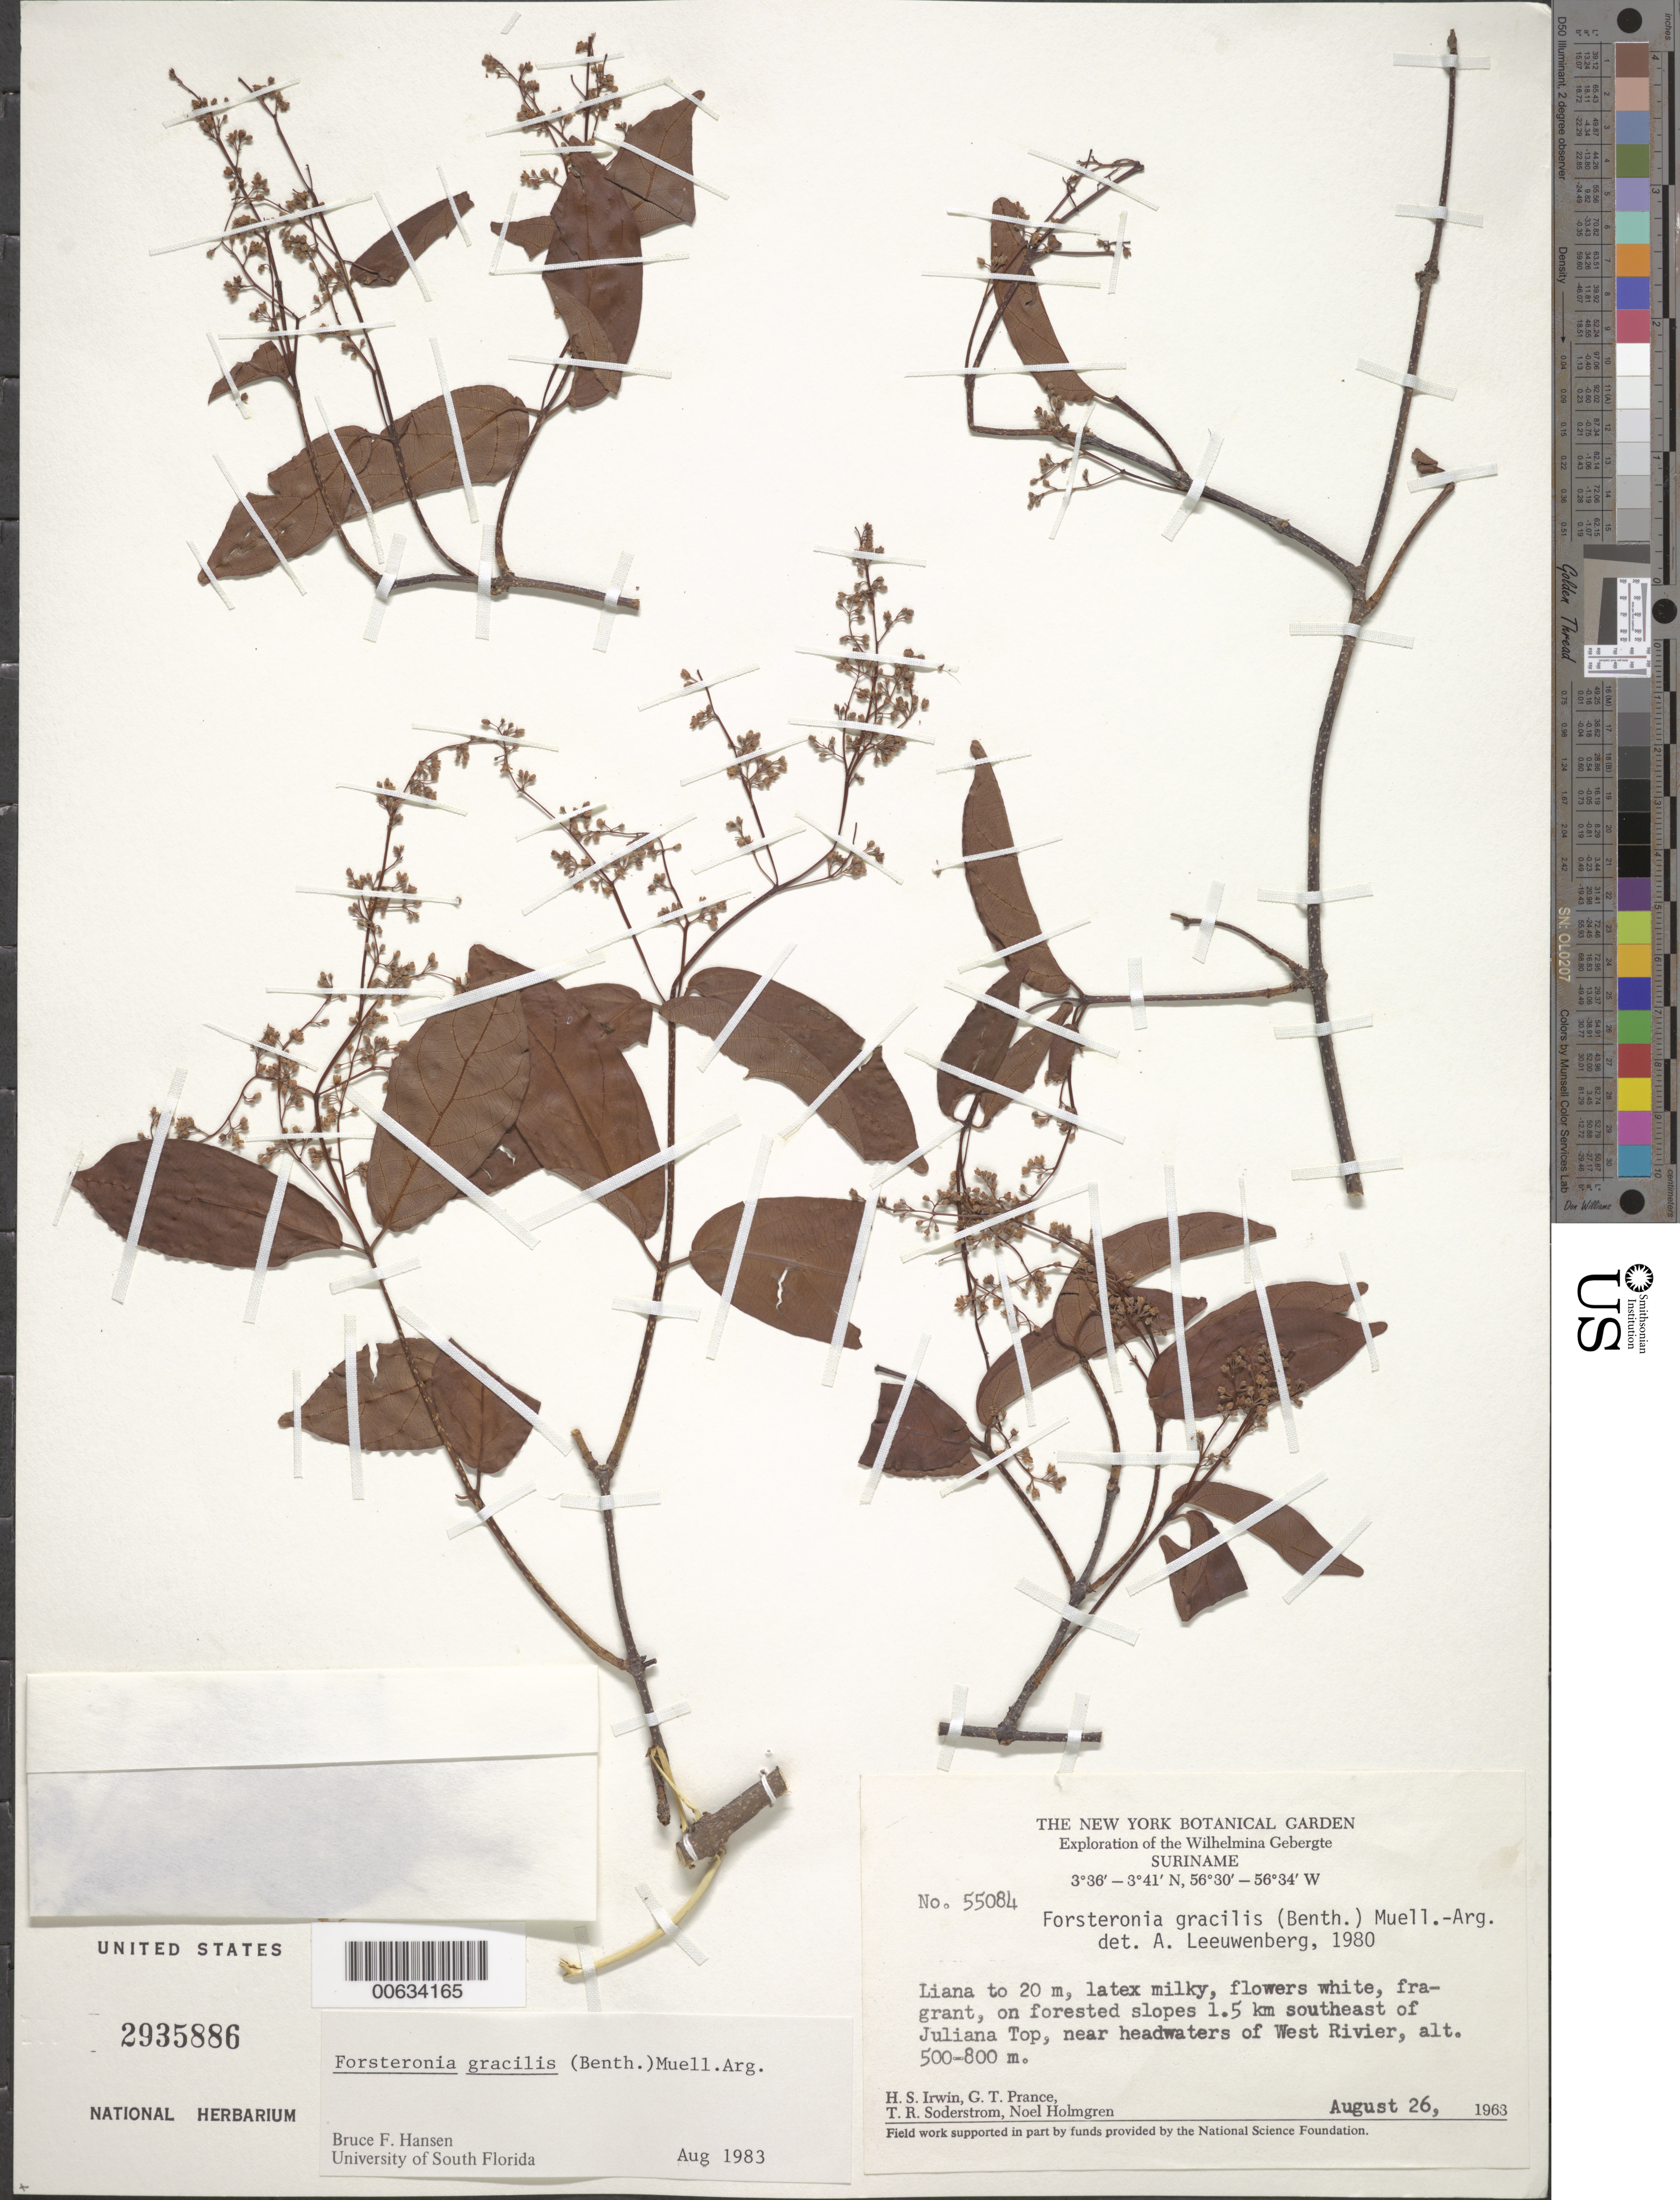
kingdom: Plantae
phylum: Tracheophyta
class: Magnoliopsida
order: Gentianales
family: Apocynaceae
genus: Forsteronia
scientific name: Forsteronia gracilis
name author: (Benth.) Müll. Arg.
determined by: Hansen, B.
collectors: H. Irwin, G. T. Prance, T. R. Soderstrom & N. H. Holmgren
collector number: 55084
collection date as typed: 26-Aug-63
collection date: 1963-08-26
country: Suriname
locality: Juliana Top, 1.5 km SE of, near headwaters of West River, Wilhelmina Gebergte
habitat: Forested slopes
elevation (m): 500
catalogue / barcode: US 2935886